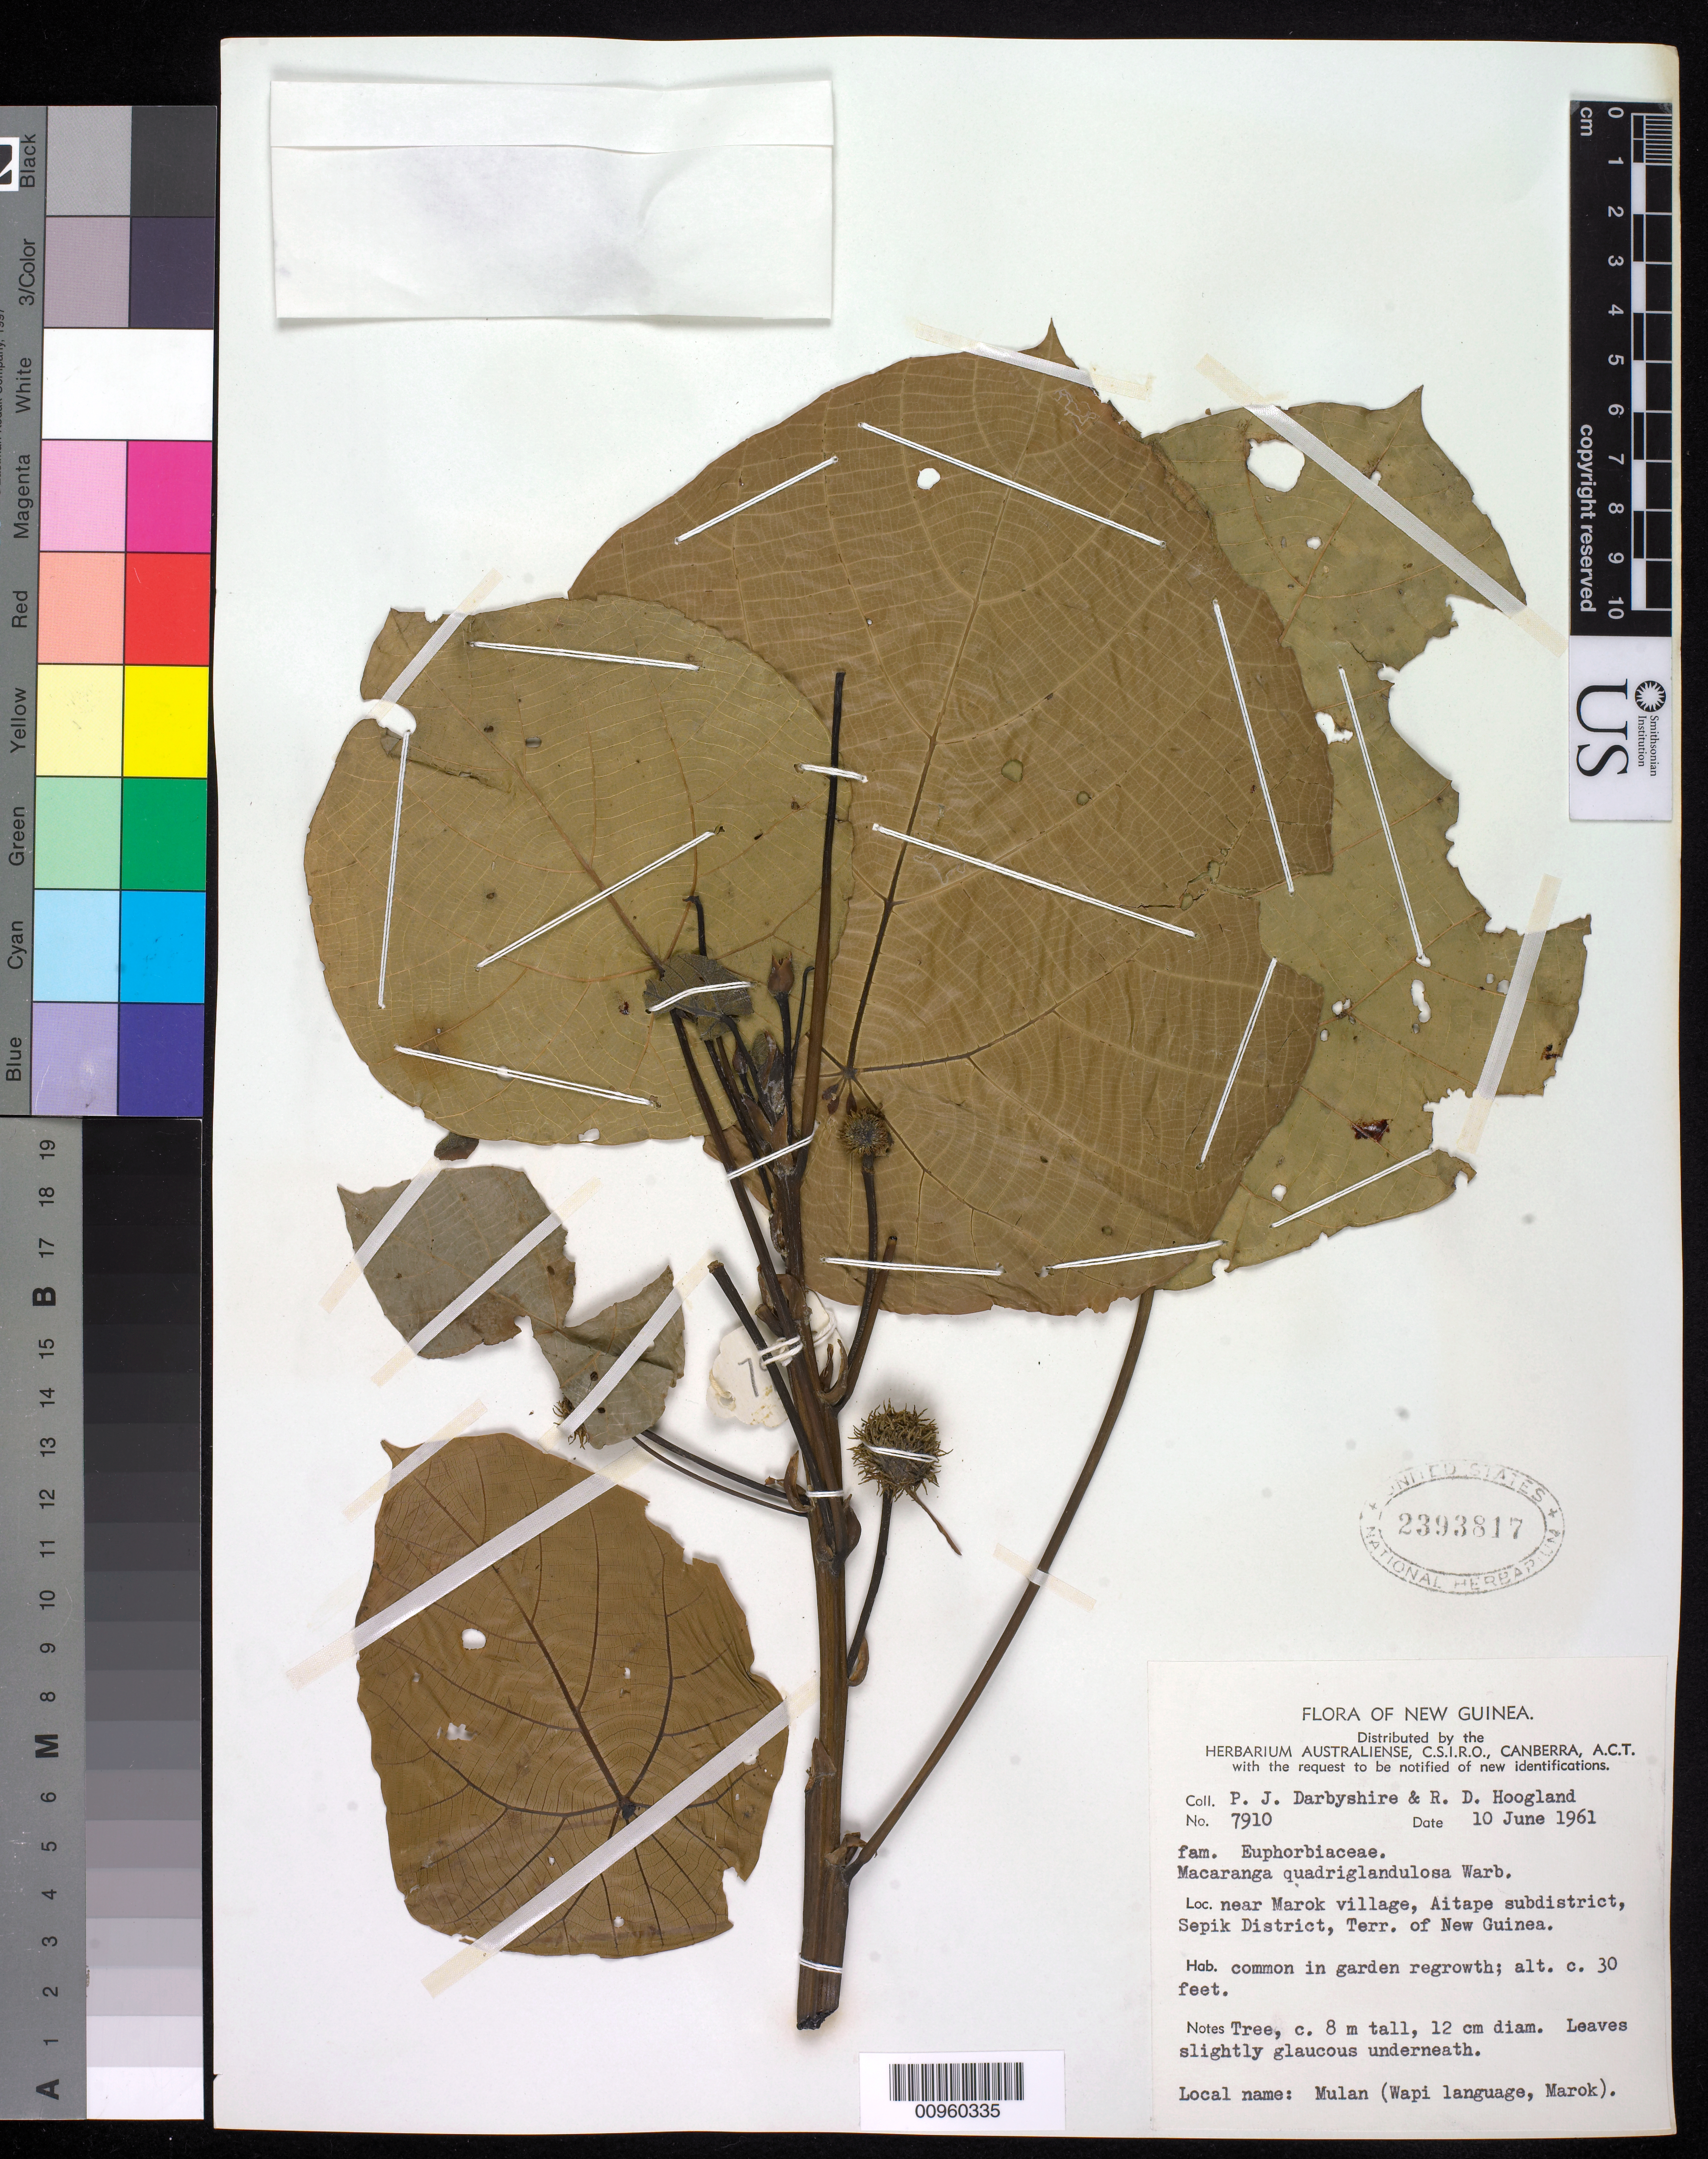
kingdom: Plantae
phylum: Tracheophyta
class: Magnoliopsida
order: Malpighiales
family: Euphorbiaceae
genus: Macaranga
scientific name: Macaranga quadriglandulosa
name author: Warb.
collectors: P. Darbyshire & R. D. Hoogland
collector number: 7910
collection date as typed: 10 Jun 1961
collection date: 1961-06-10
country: Papua New Guinea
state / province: Sandaun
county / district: Aitape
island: New Guinea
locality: Near Marok Village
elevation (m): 9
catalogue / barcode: US 2393817